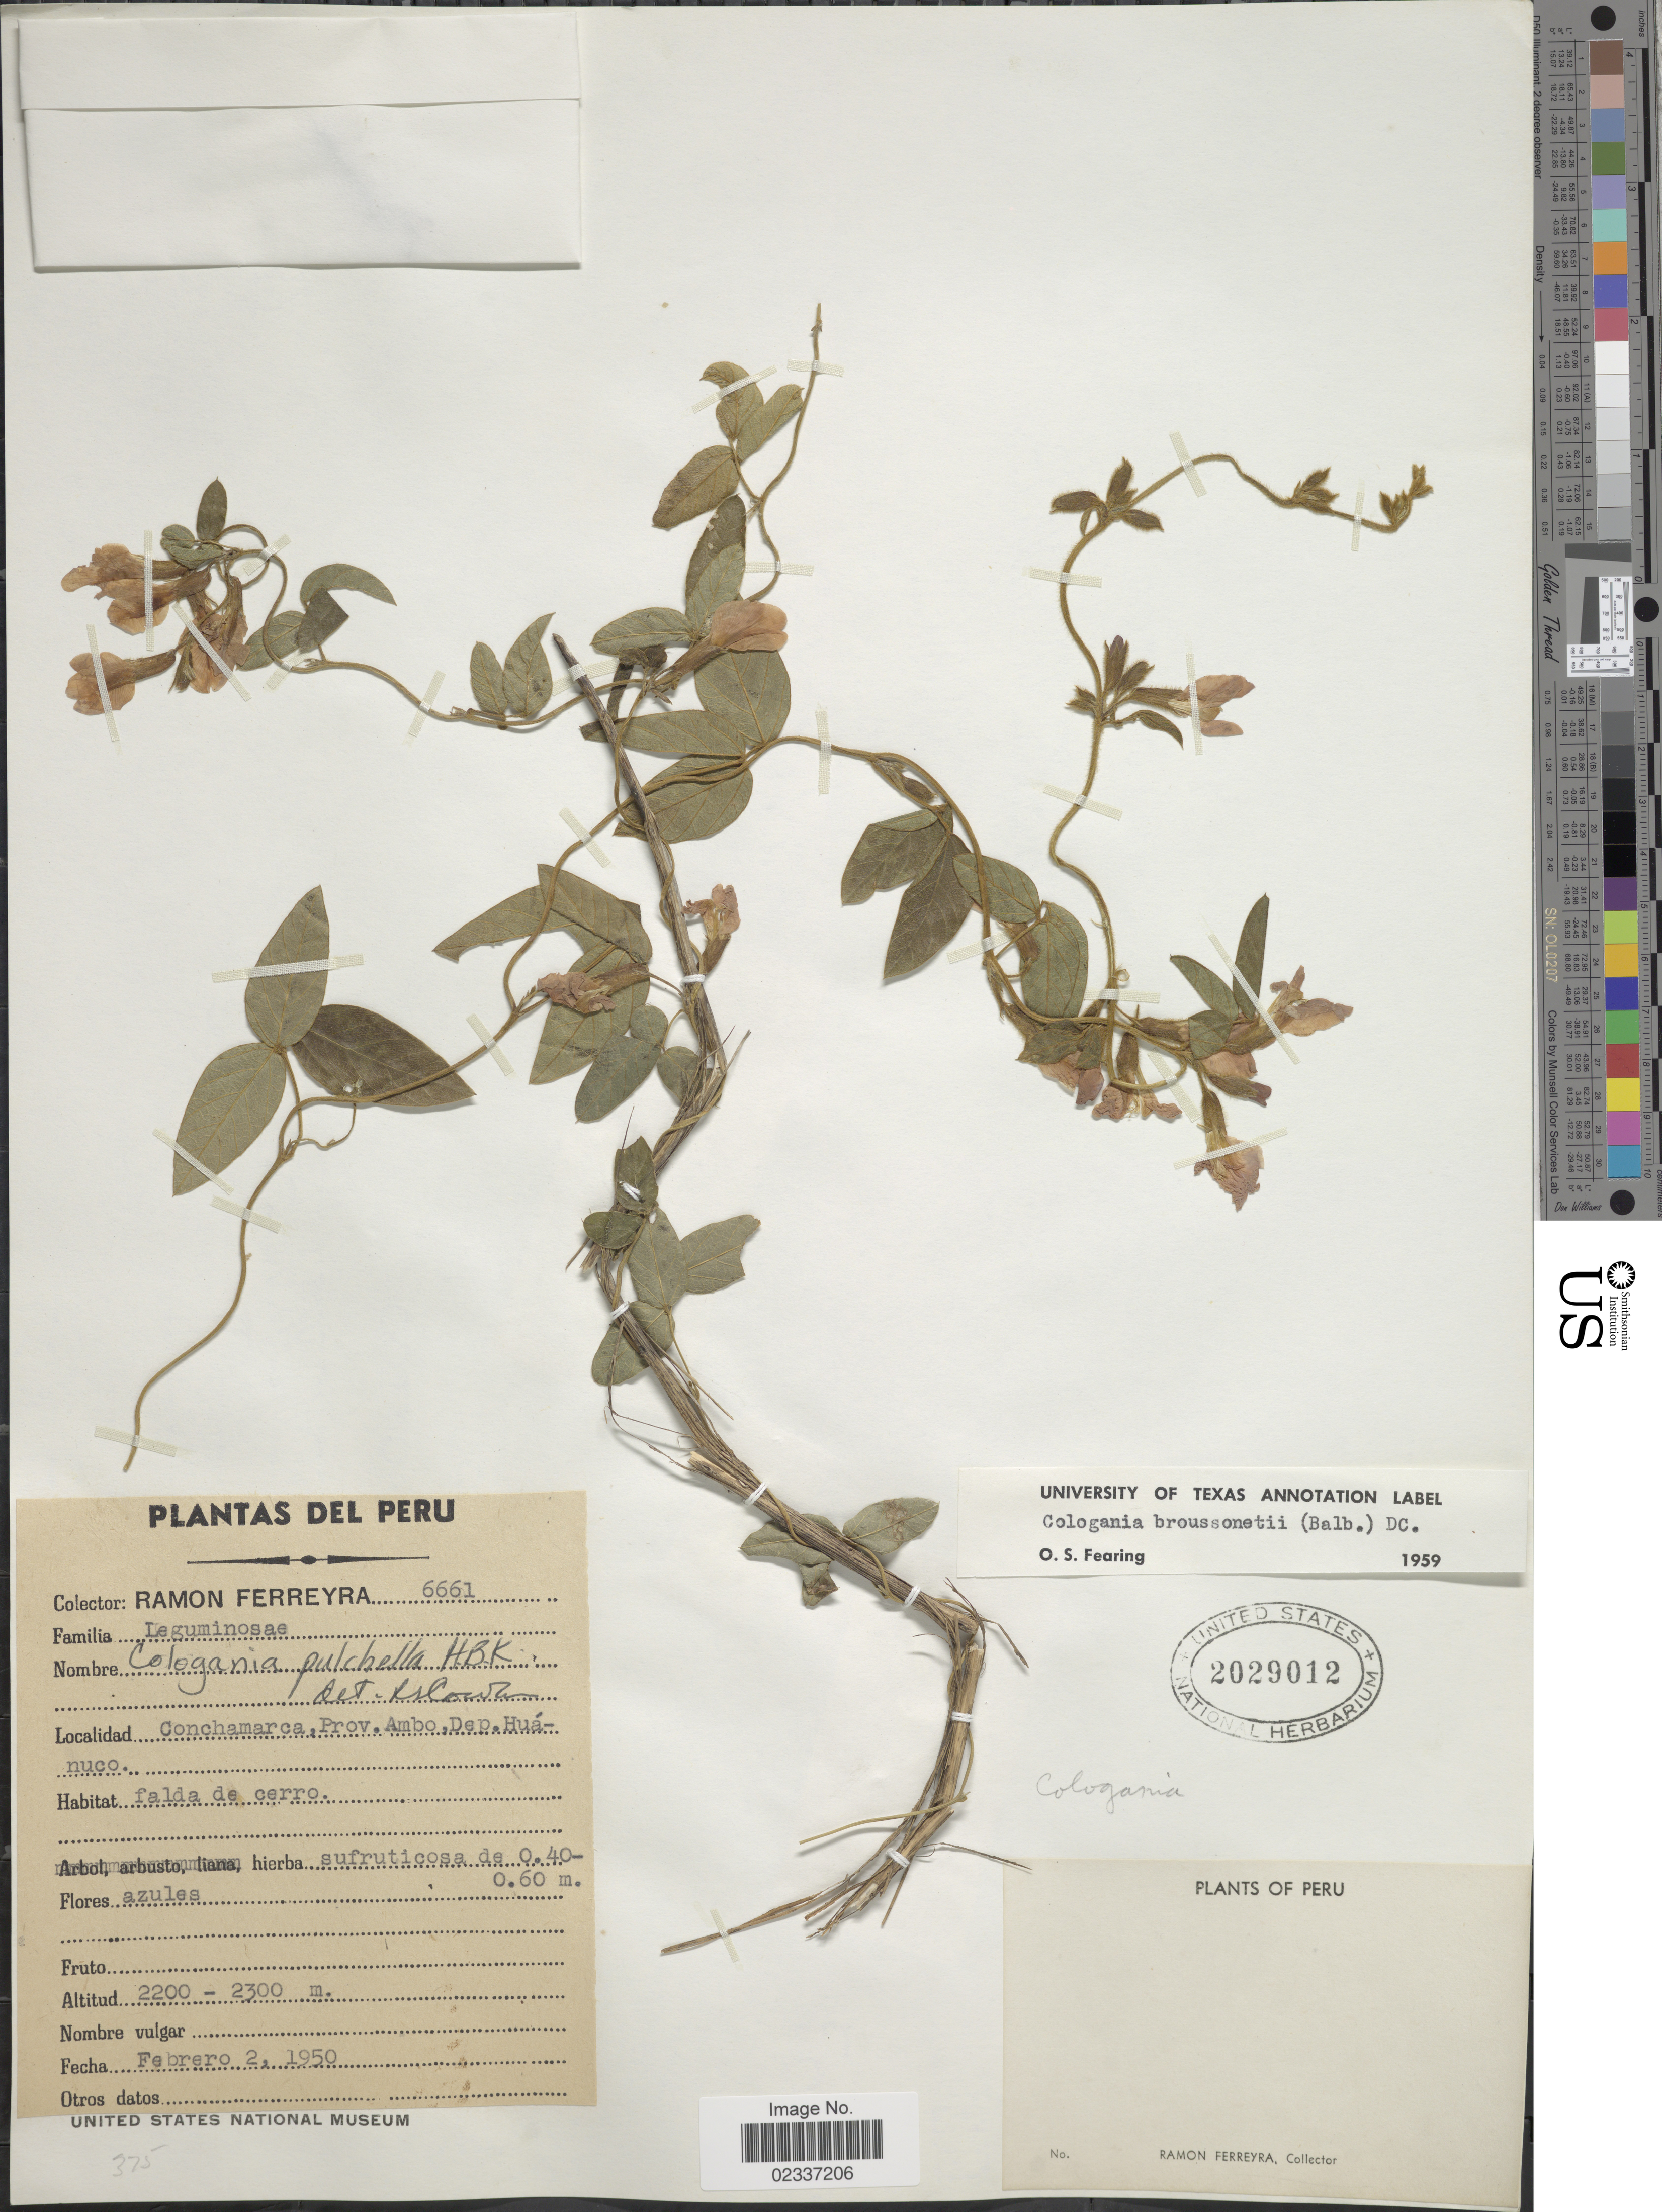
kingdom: Plantae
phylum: Tracheophyta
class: Magnoliopsida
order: Fabales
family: Fabaceae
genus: Cologania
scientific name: Cologania broussonetii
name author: (Balb.) DC.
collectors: R. A. Ferreyra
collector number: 6661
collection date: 1950-02-02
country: Peru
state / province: Huánuco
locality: Conchamarca, prov. Ambo, Dep, Huánuco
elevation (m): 2200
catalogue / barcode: US 2029012